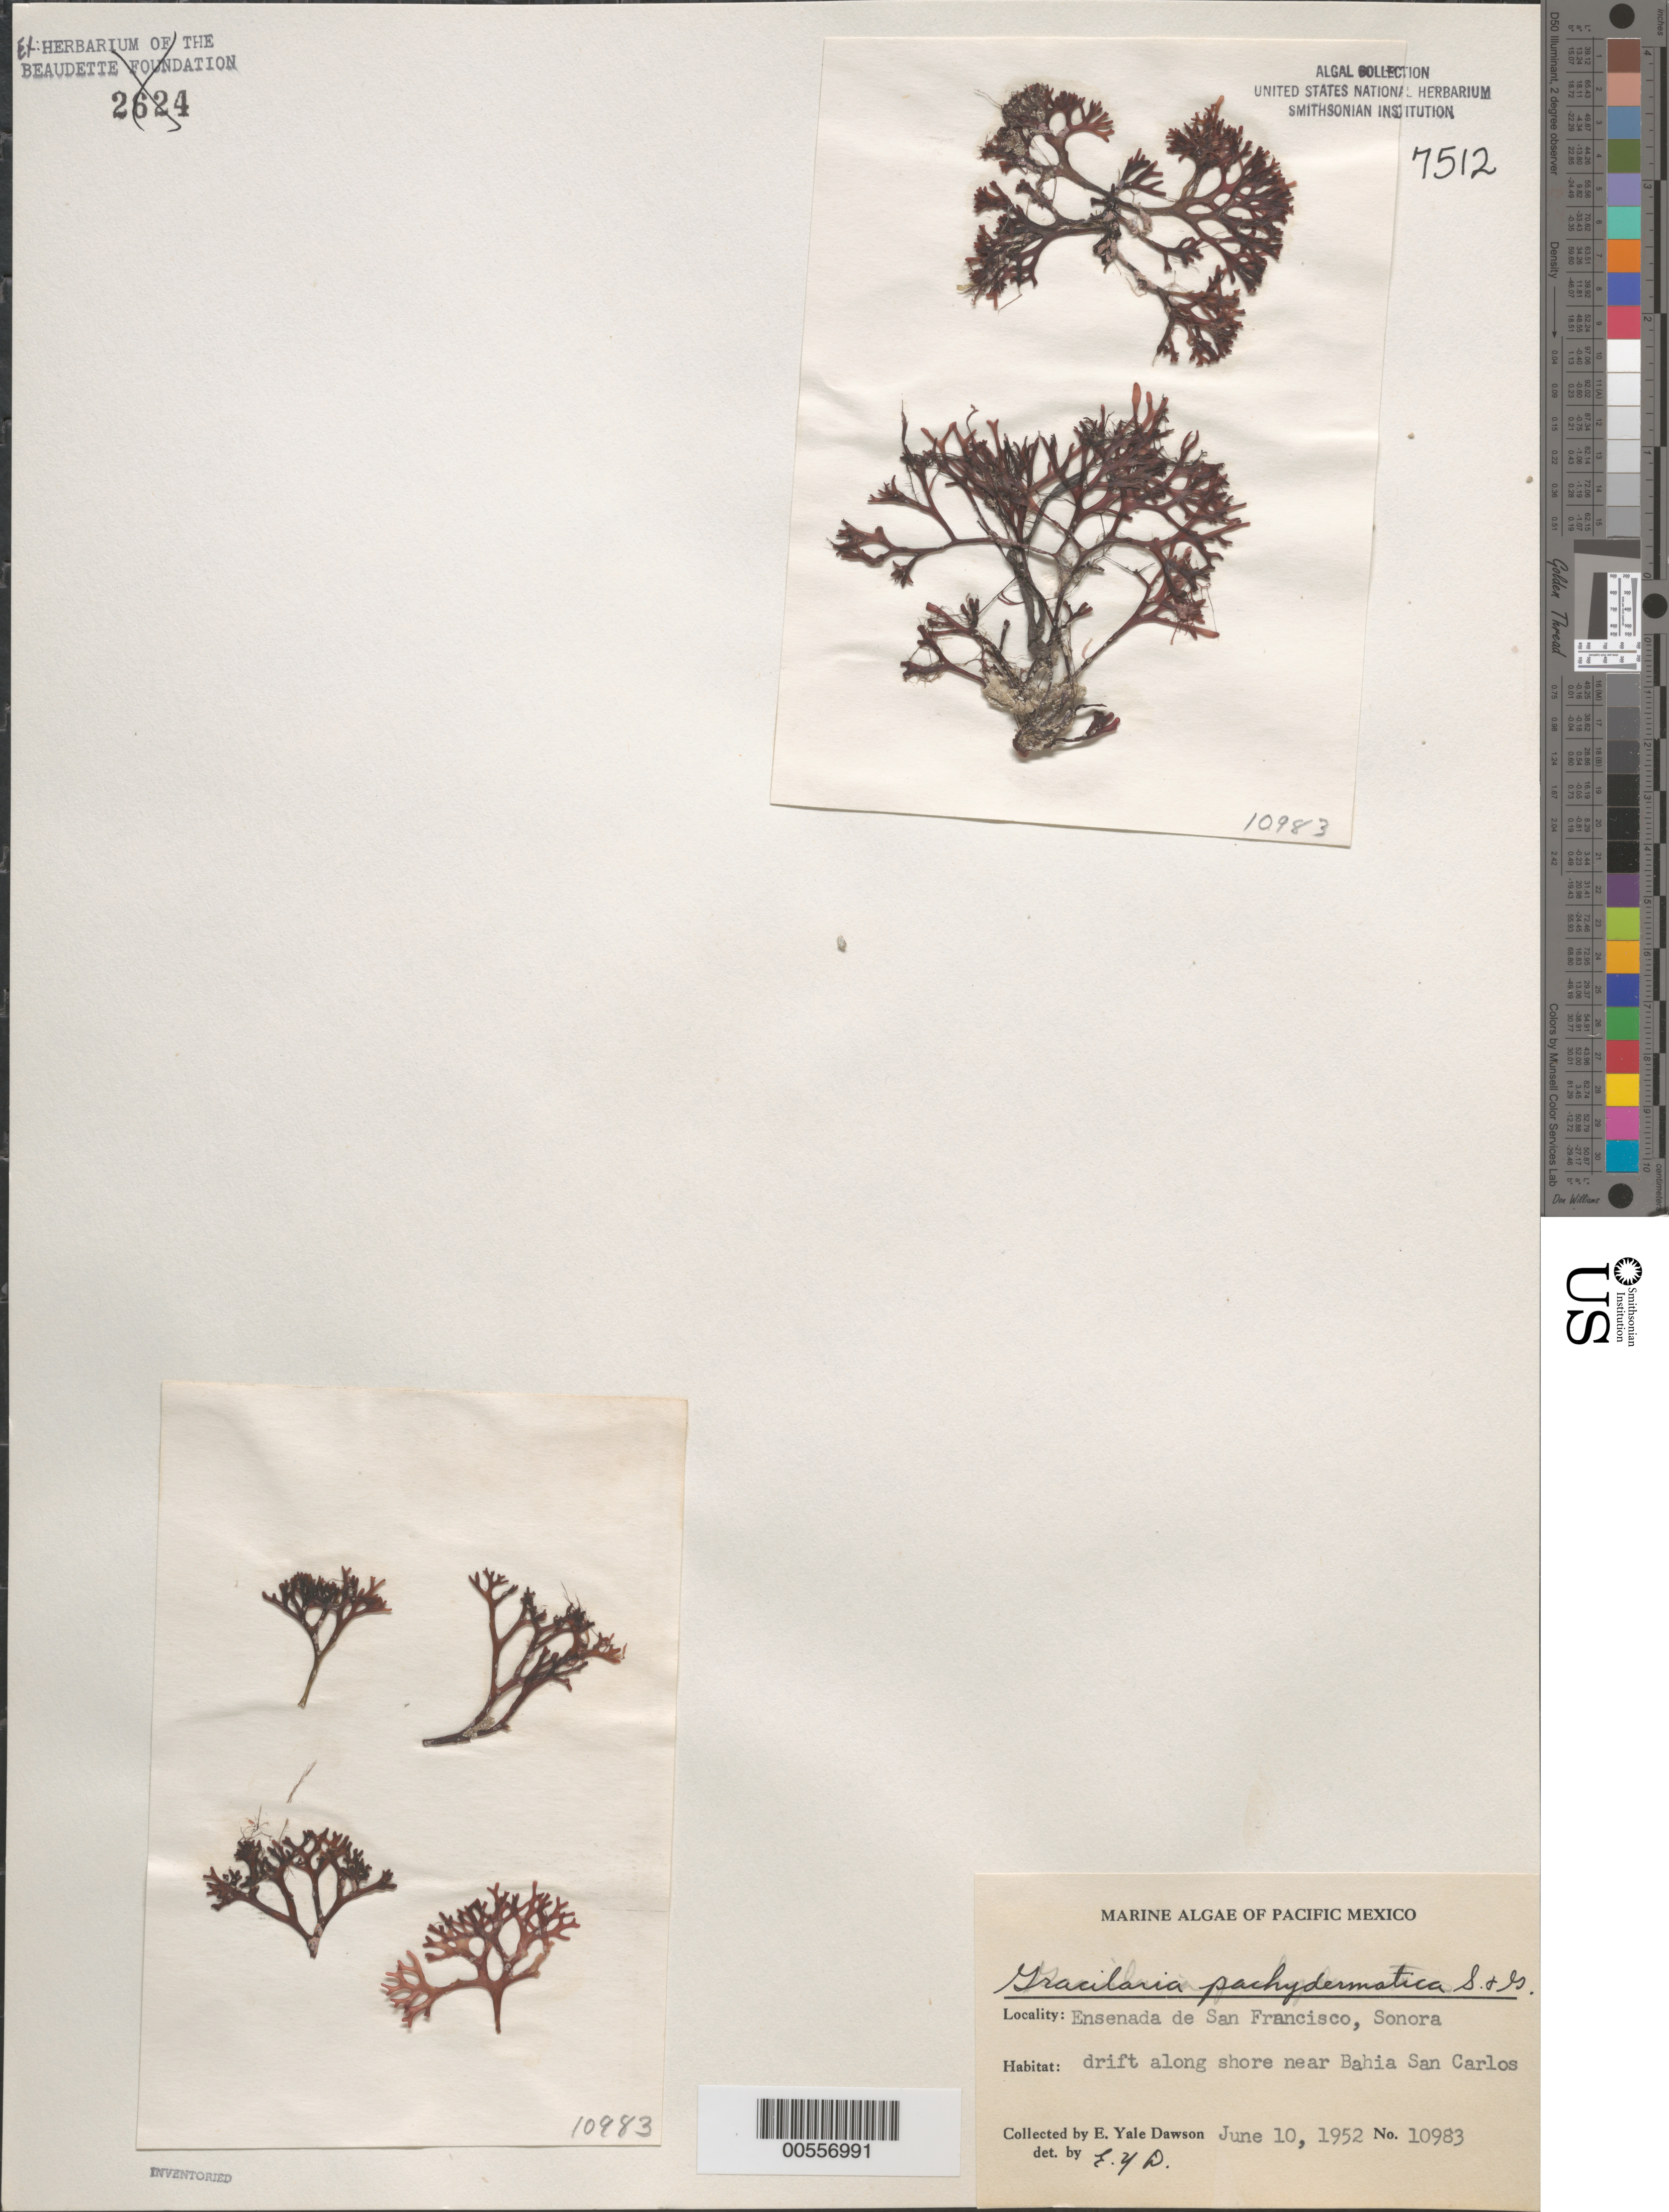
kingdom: Plantae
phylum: Rhodophyta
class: Florideophyceae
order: Gracilariales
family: Gracilariaceae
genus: Gracilaria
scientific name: Gracilaria pachydermatica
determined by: Dawson, E. Y.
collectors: E. Y. Dawson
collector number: EYD 10983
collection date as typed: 10 Jun 1952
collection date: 1952-06-10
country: Mexico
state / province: Sonora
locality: Ensenada de San Francisco, near Bahia San Carlos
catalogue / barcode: US 7512